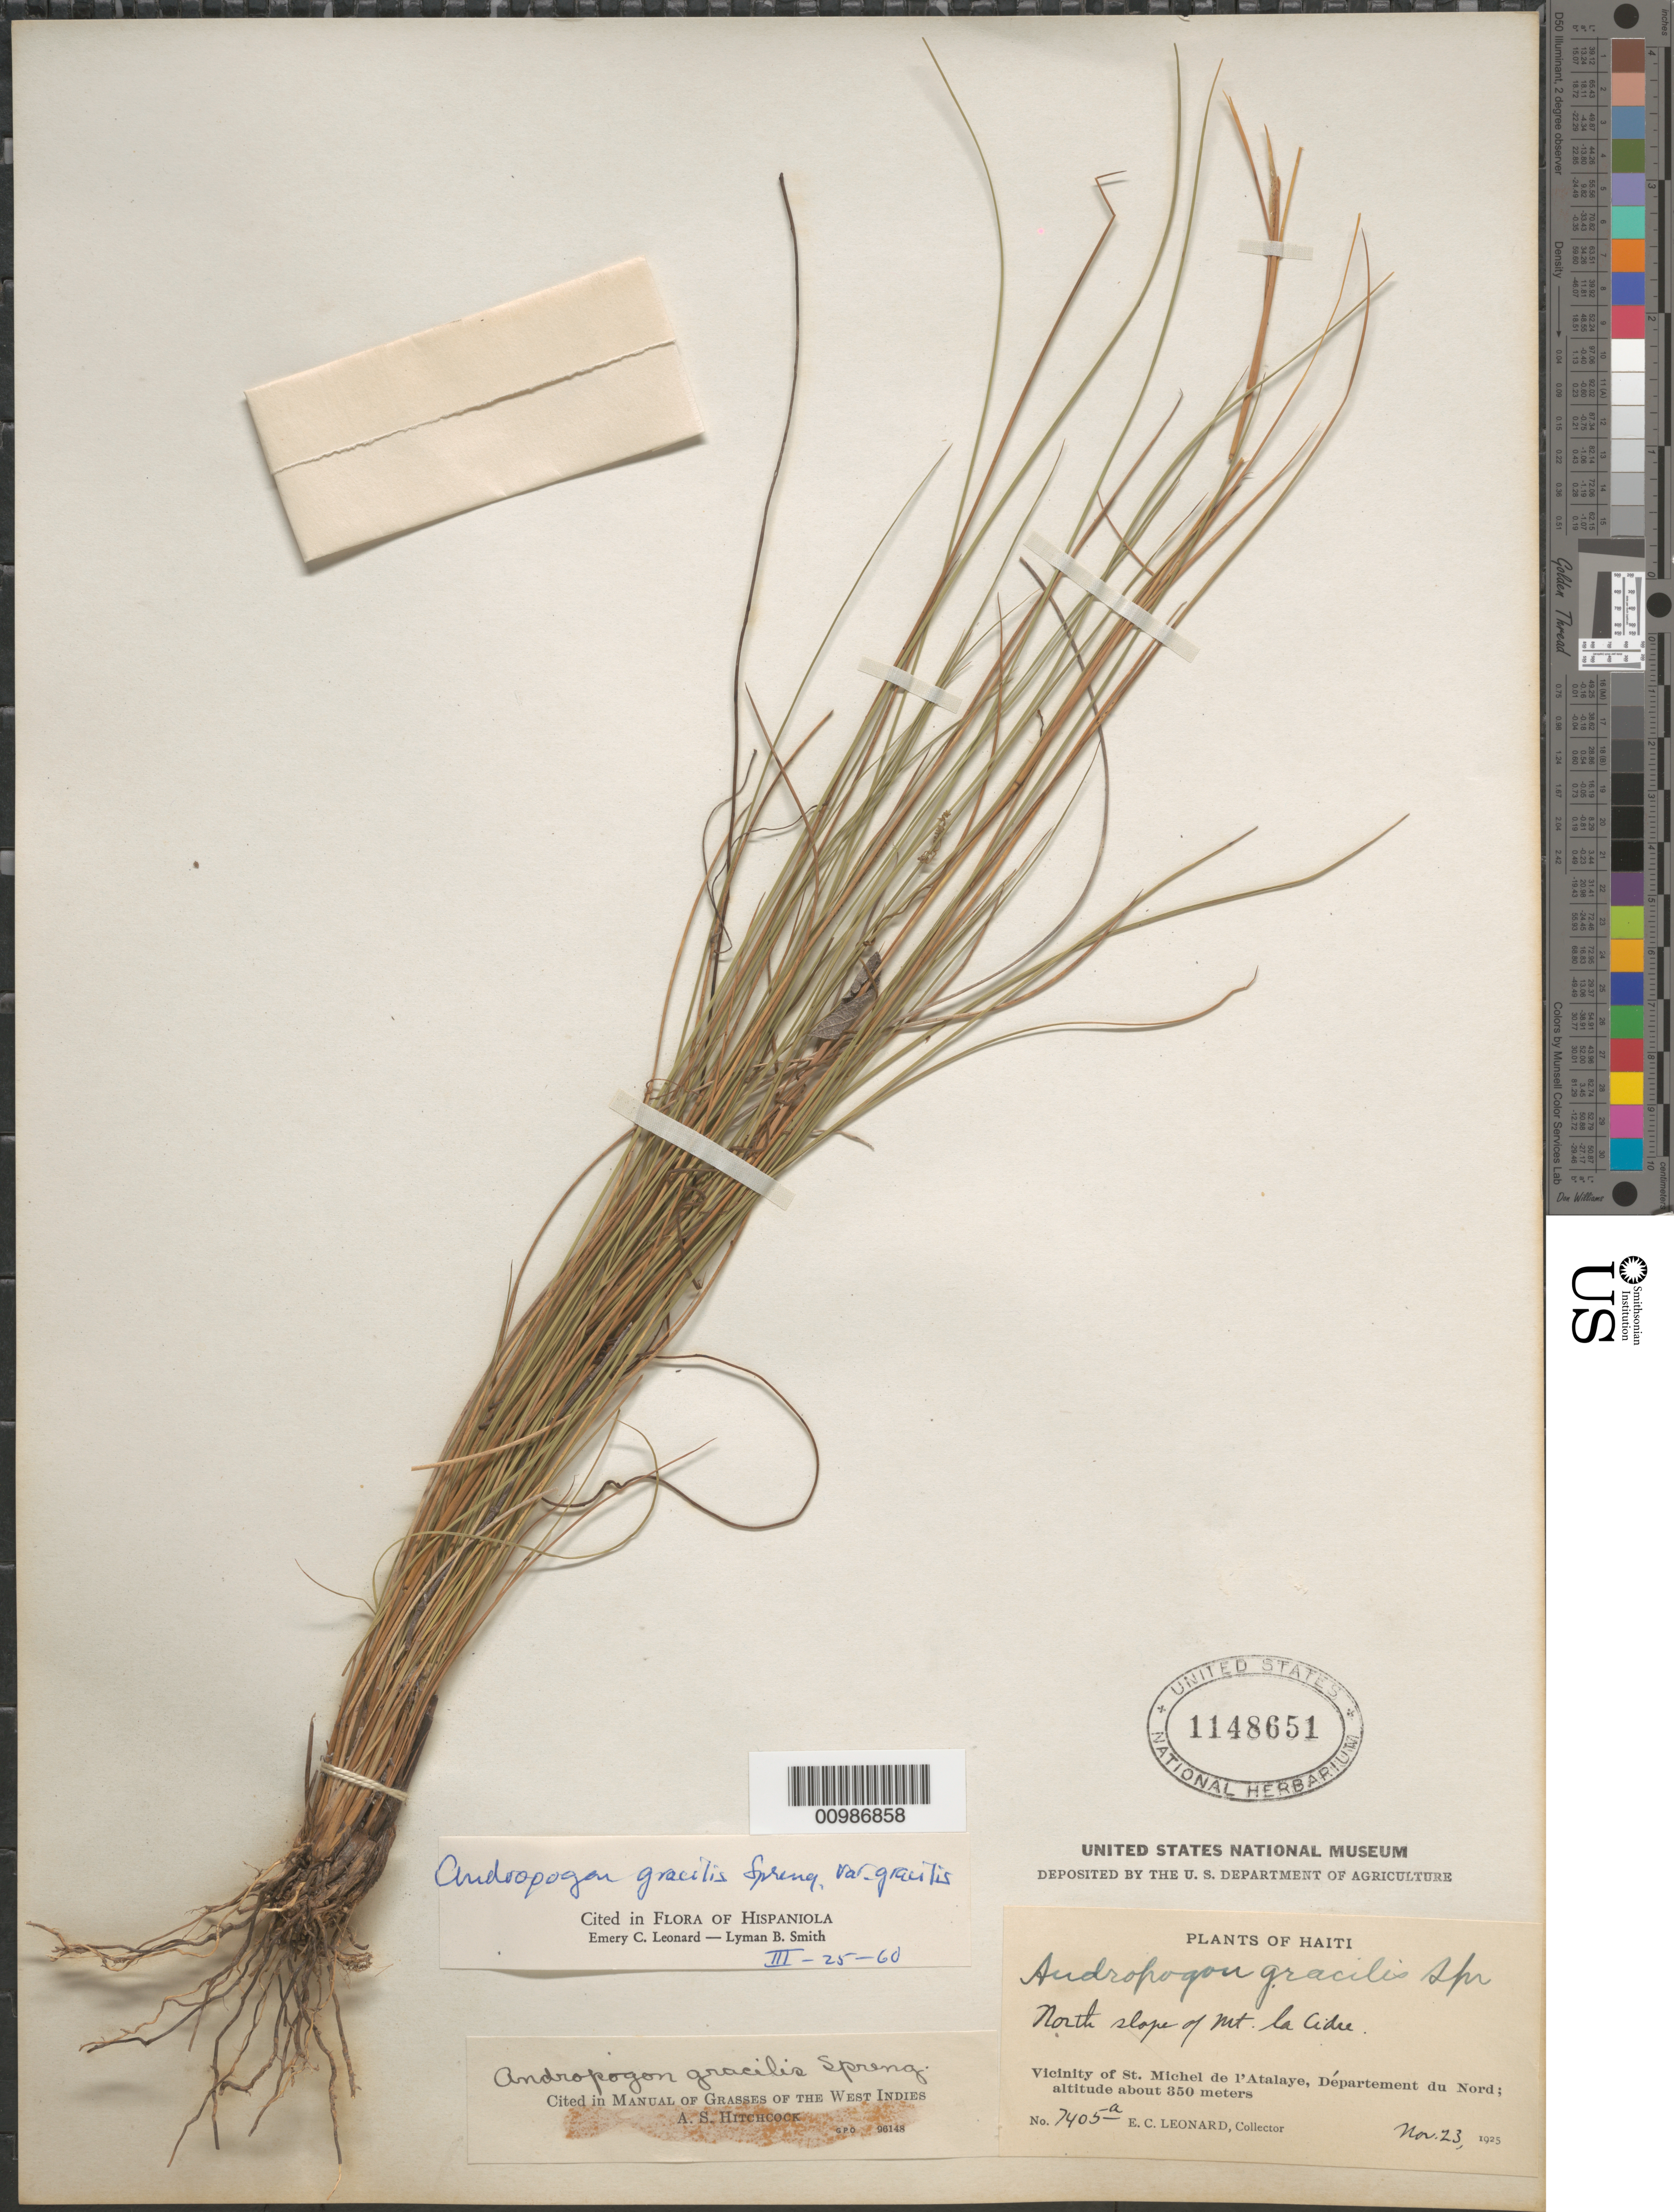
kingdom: Plantae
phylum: Tracheophyta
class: Liliopsida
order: Poales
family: Poaceae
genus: Andropogon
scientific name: Andropogon gracilis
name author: Spreng.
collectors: E. C. Leonard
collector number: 7405a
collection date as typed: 23 Nov 1925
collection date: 1925-11-23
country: Haiti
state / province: Nord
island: Hispaniola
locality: Vicinity of St. Michel de l'Atalaye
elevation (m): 350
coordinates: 0 N, 0 E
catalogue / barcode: US 1148651